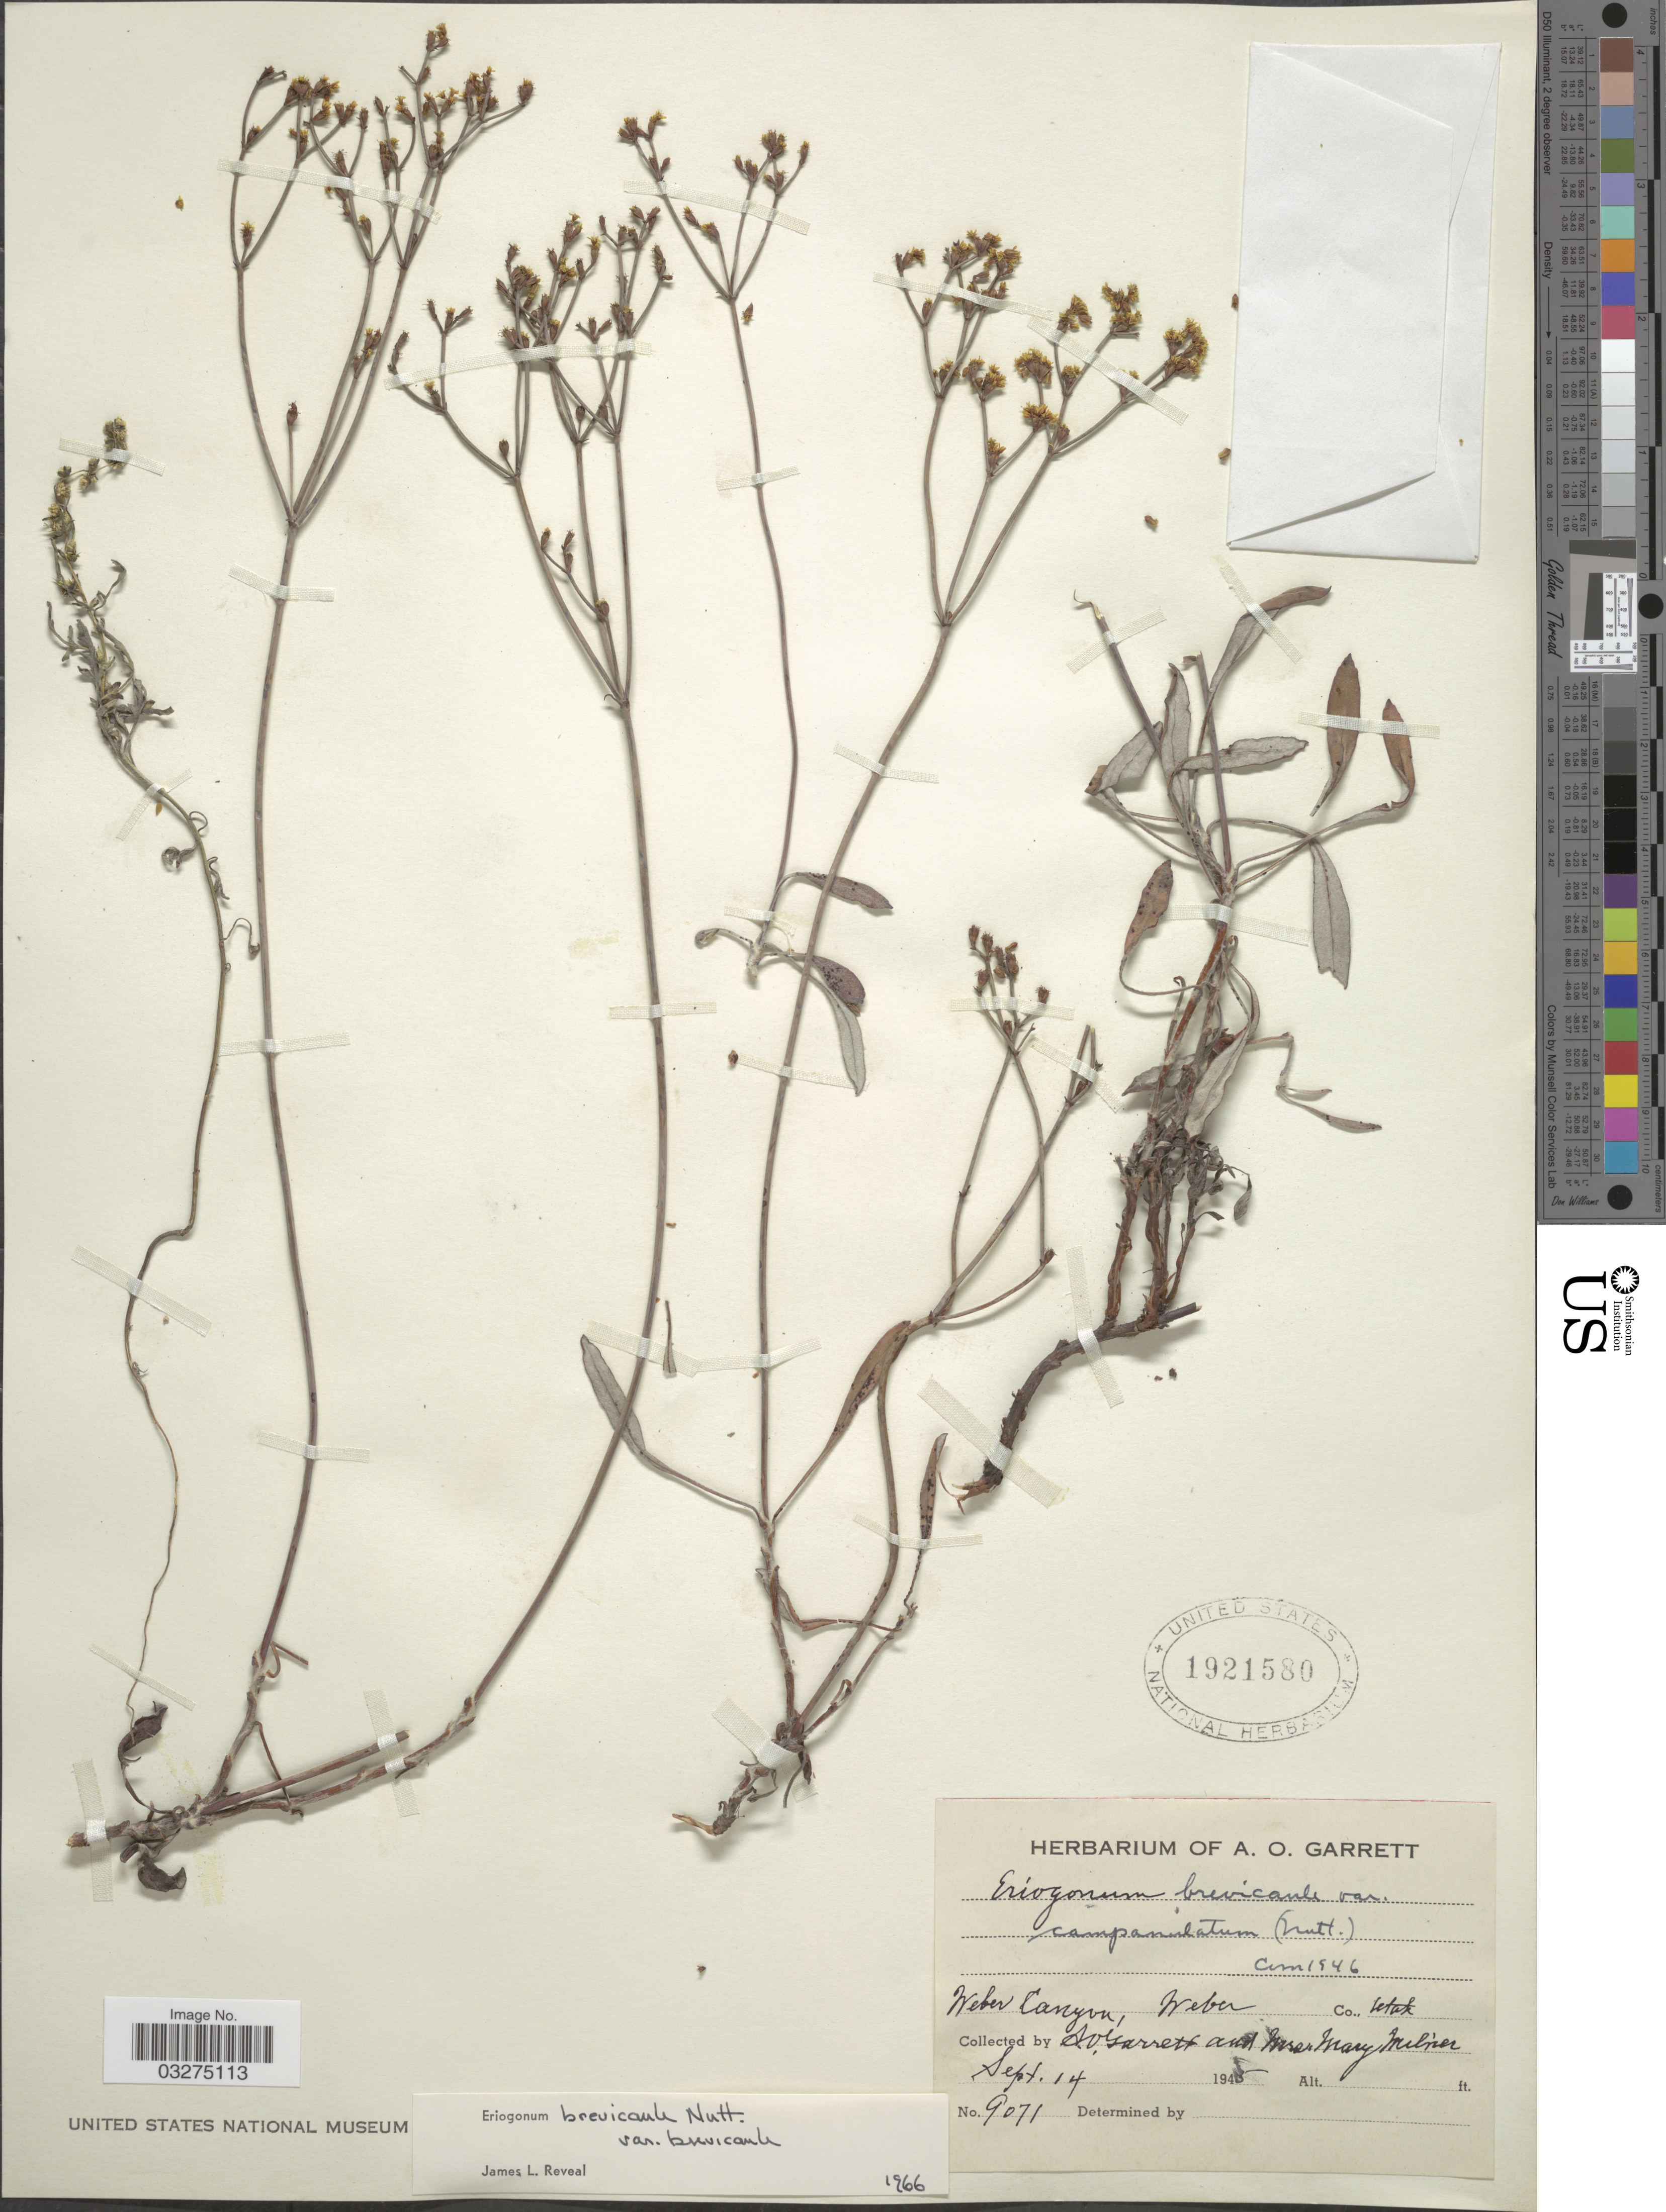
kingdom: Plantae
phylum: Tracheophyta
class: Magnoliopsida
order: Caryophyllales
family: Polygonaceae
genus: Eriogonum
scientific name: Eriogonum brevicaule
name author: Nutt.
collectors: A. O. Garrett & M. Milner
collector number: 9071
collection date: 1948-09-14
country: United States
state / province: Utah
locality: Weber Canyon, Weber Co.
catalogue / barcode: US 1921580